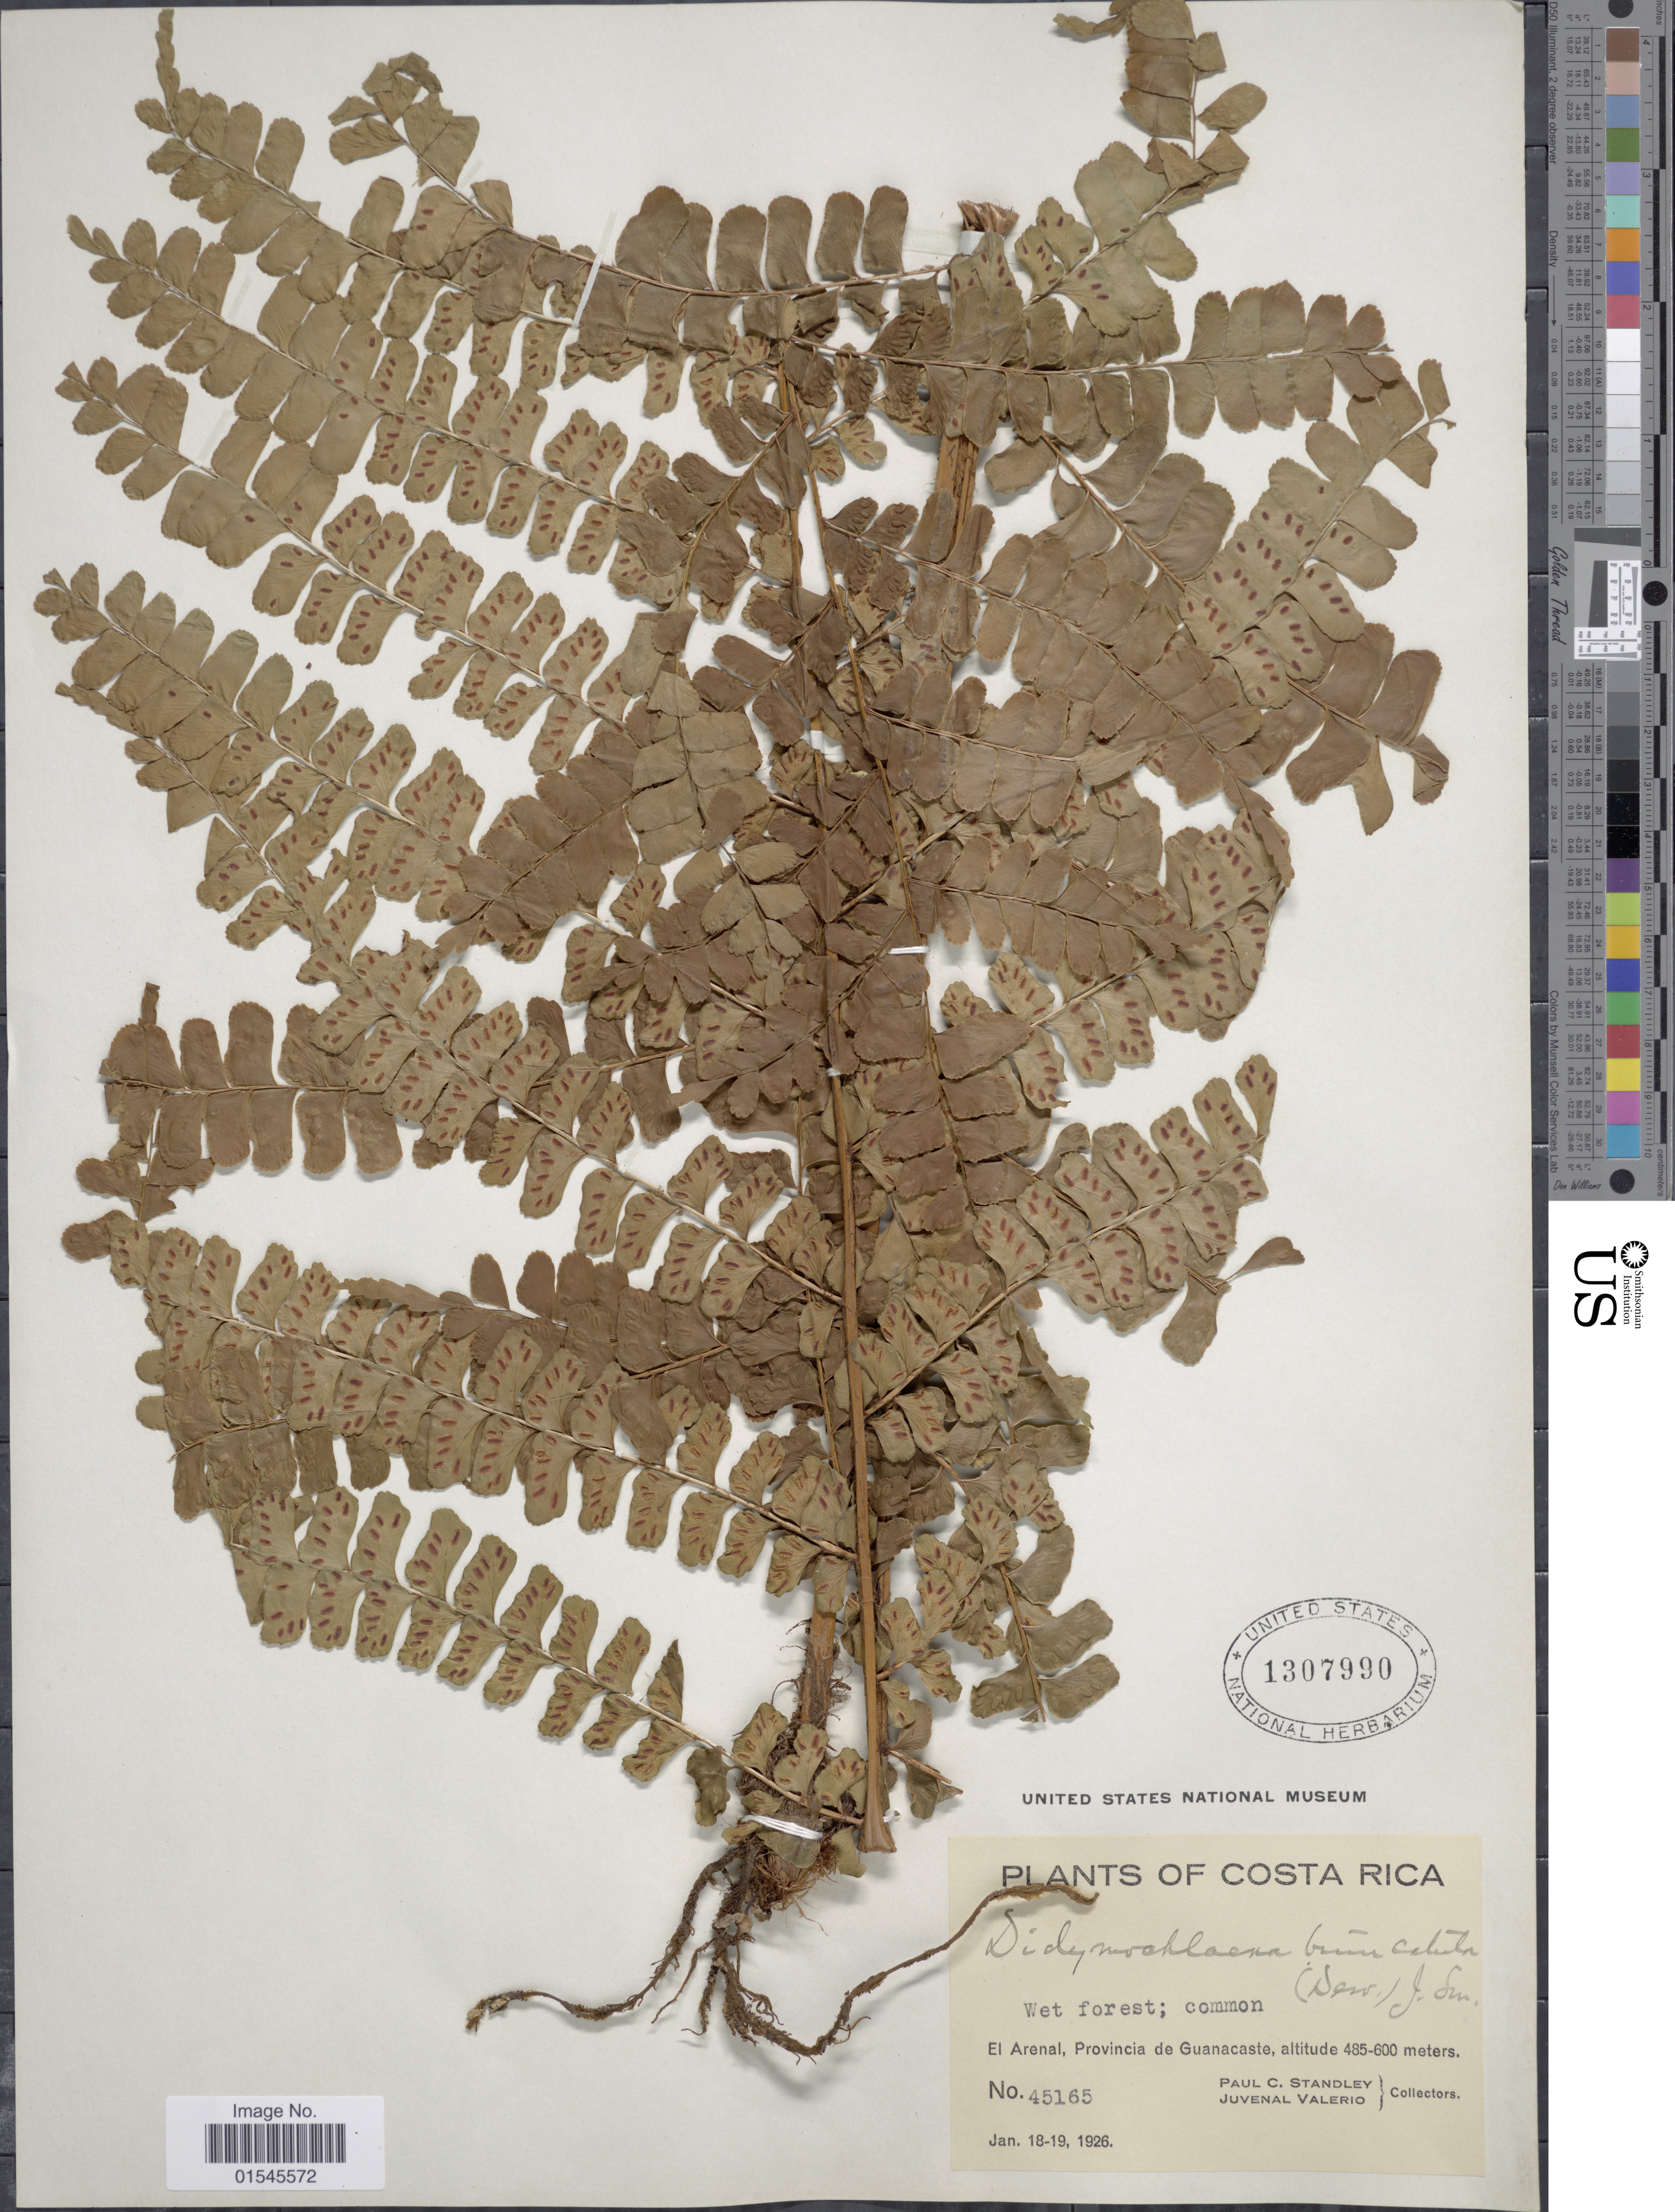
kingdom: Plantae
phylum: Tracheophyta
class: Polypodiopsida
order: Polypodiales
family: Didymochlaenaceae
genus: Didymochlaena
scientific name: Didymochlaena truncatula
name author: (Sw.) J. Sm.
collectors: P. C. Standley & J. Valerio R.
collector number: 45165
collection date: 1926-01-18/1926-01-19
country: Costa Rica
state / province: Guanacaste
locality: El Arenal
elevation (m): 485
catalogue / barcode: US 1307990